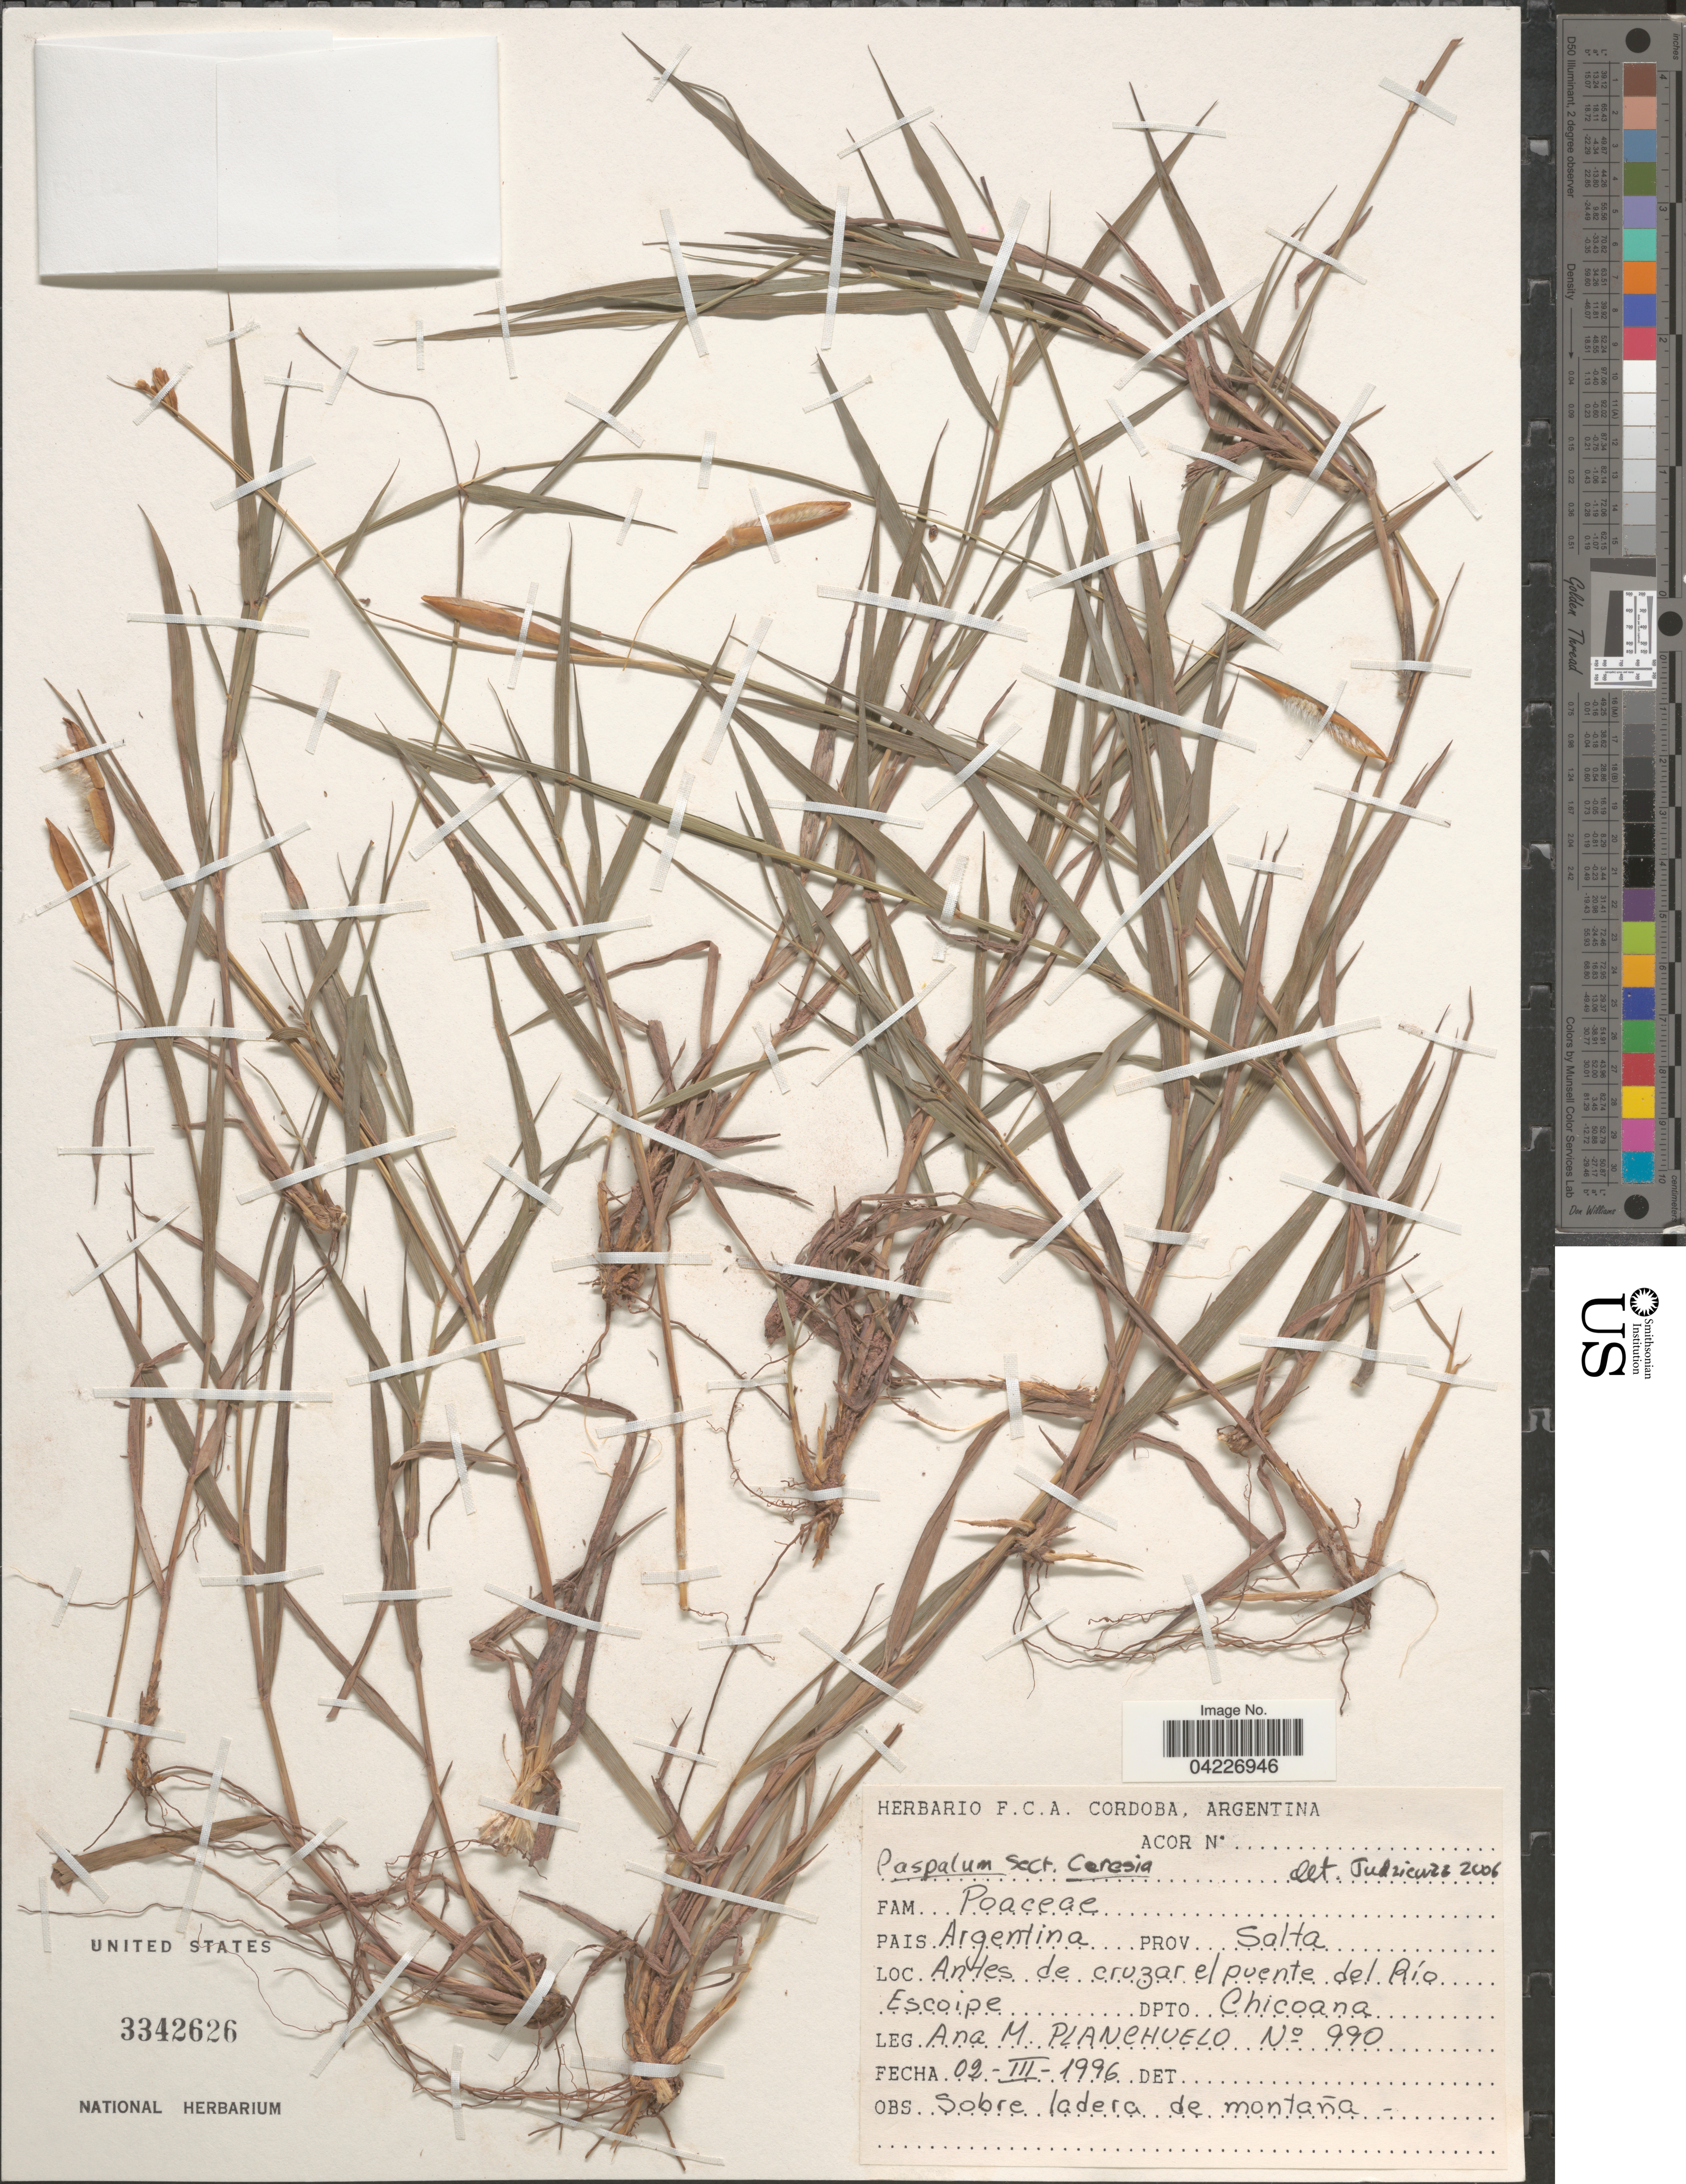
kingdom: Plantae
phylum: Tracheophyta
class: Liliopsida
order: Poales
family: Poaceae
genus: Paspalum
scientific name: Paspalum sp.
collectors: A. M. Planchuelo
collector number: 990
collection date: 1996-03-02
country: Argentina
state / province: Salta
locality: Antes de cruzar el puente del Río Escoipe. Dpto. Chicoana.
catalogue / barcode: US 3342626